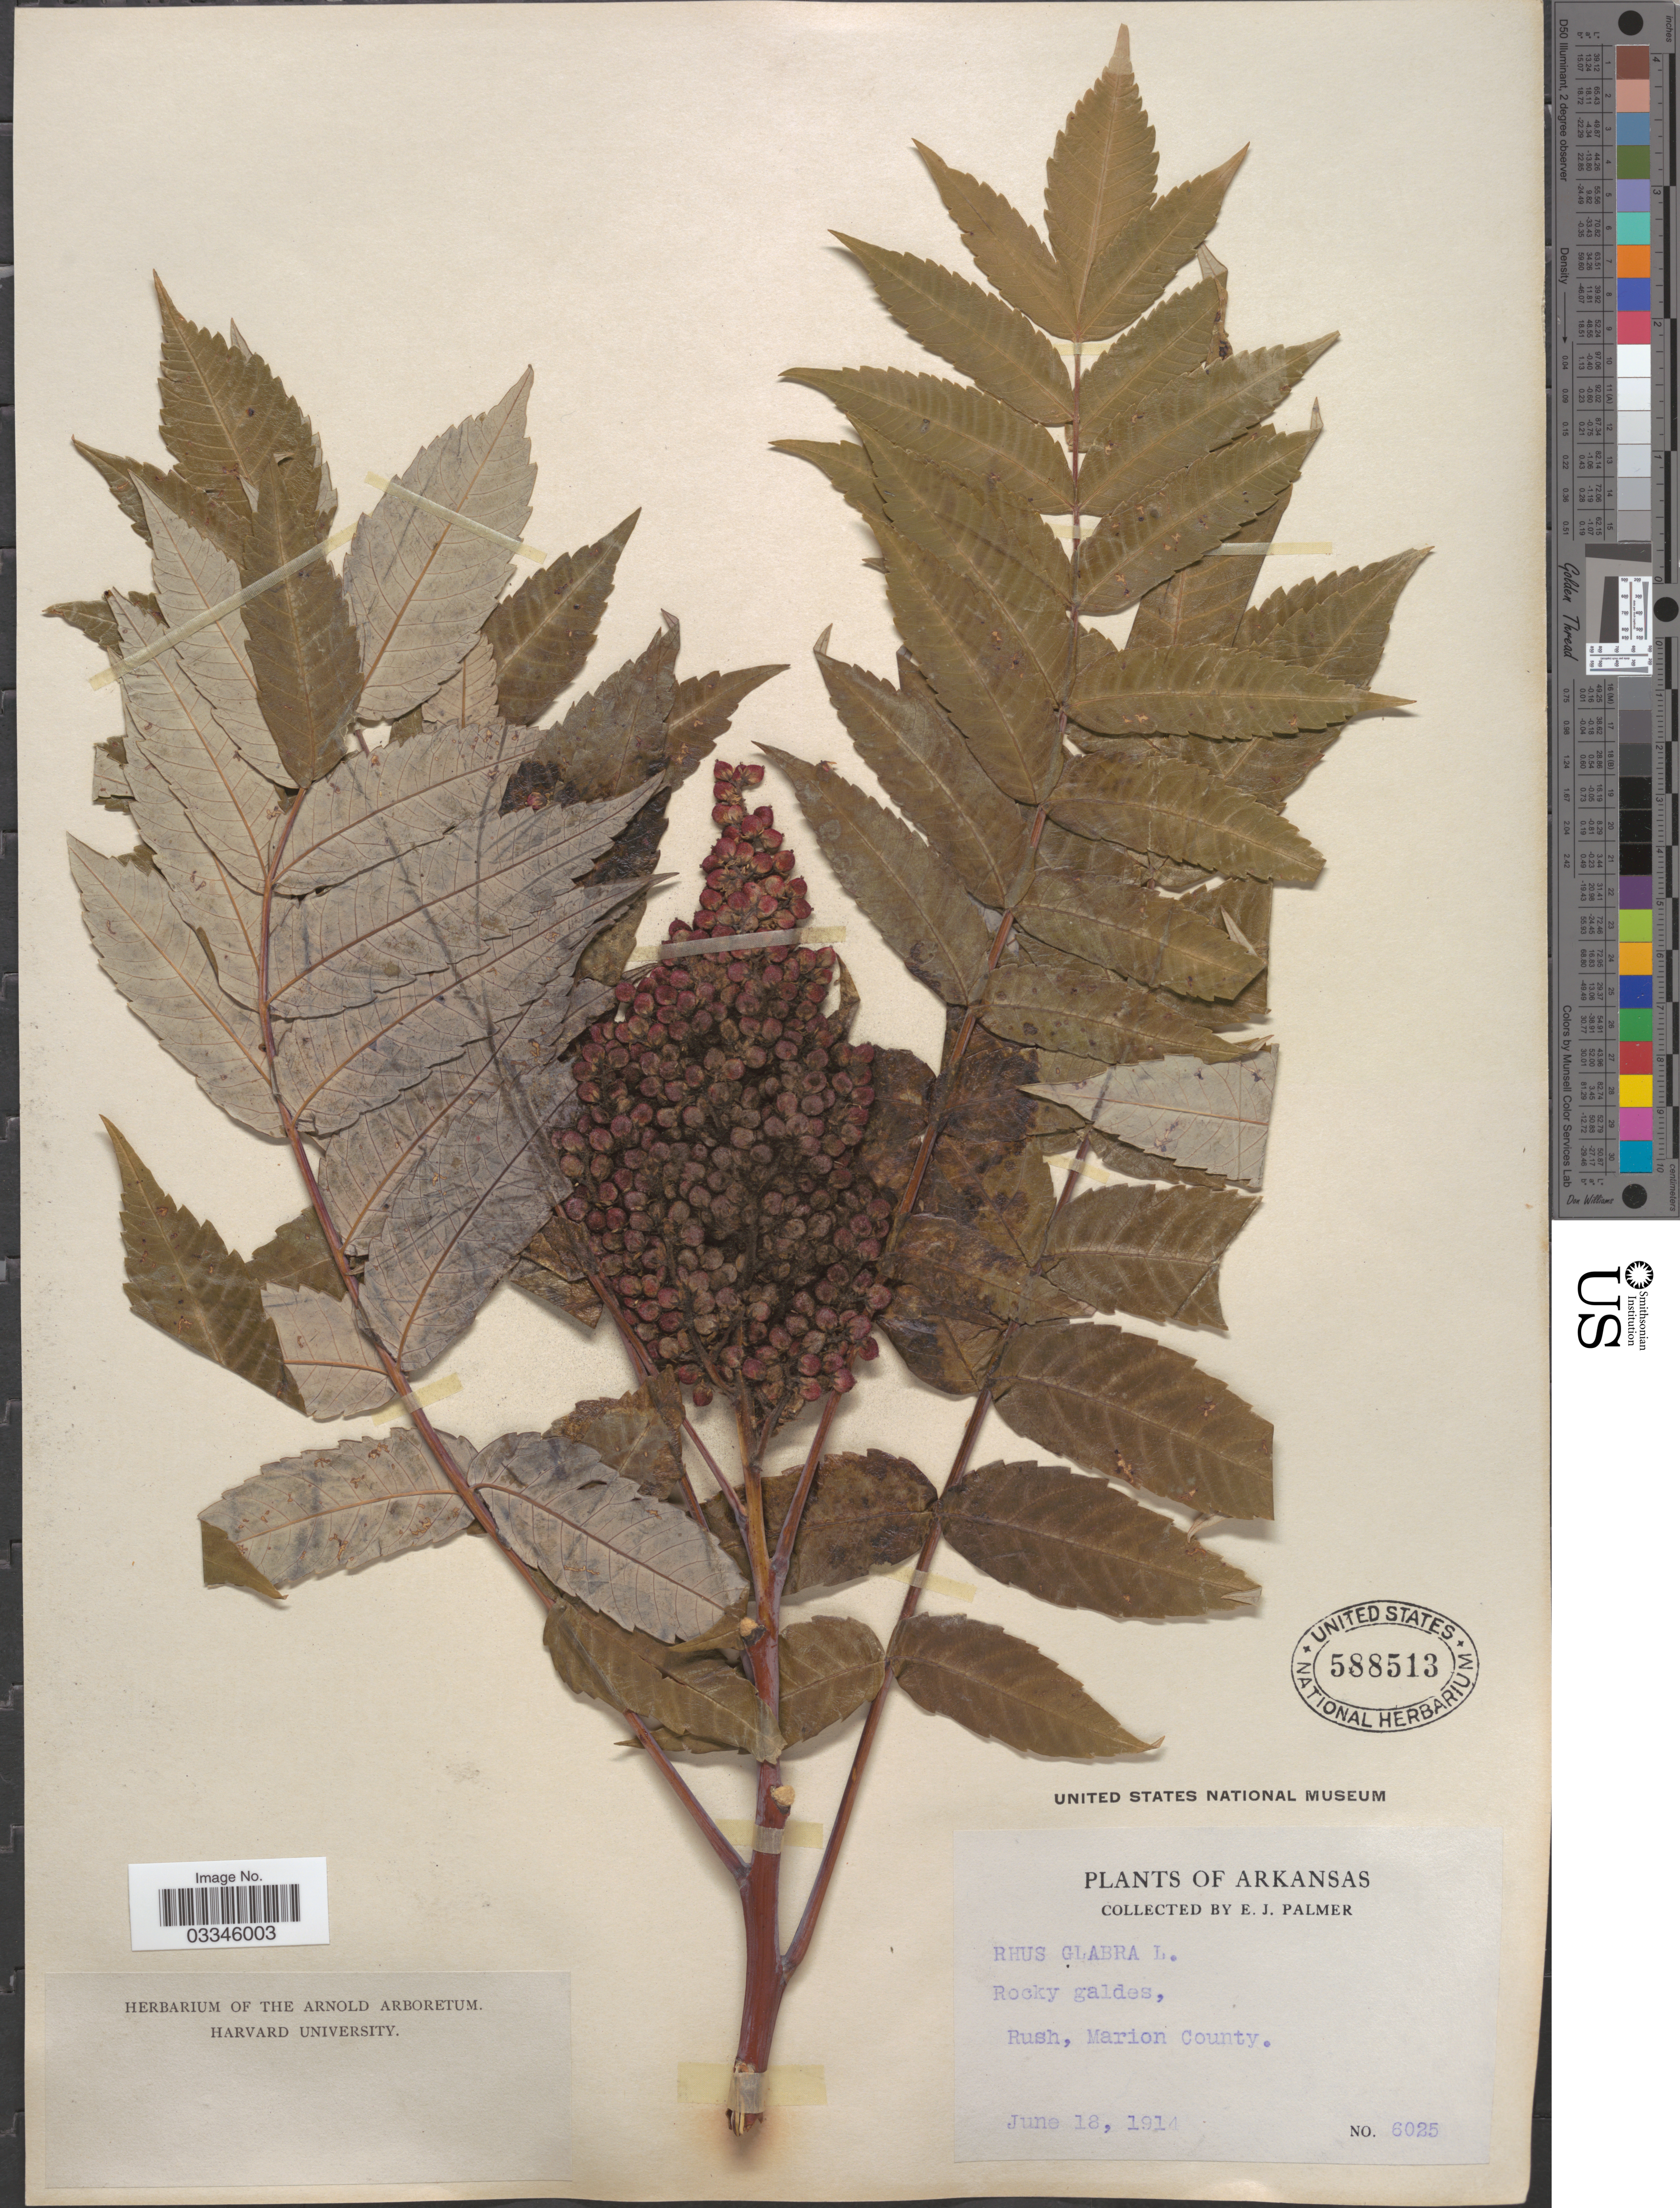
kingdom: Plantae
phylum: Tracheophyta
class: Magnoliopsida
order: Sapindales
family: Anacardiaceae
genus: Rhus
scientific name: Rhus glabra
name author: L.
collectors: E. J. Palmer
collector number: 6025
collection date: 1914-06-18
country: United States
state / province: Arkansas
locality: Rush, Marion County.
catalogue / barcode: US 588513